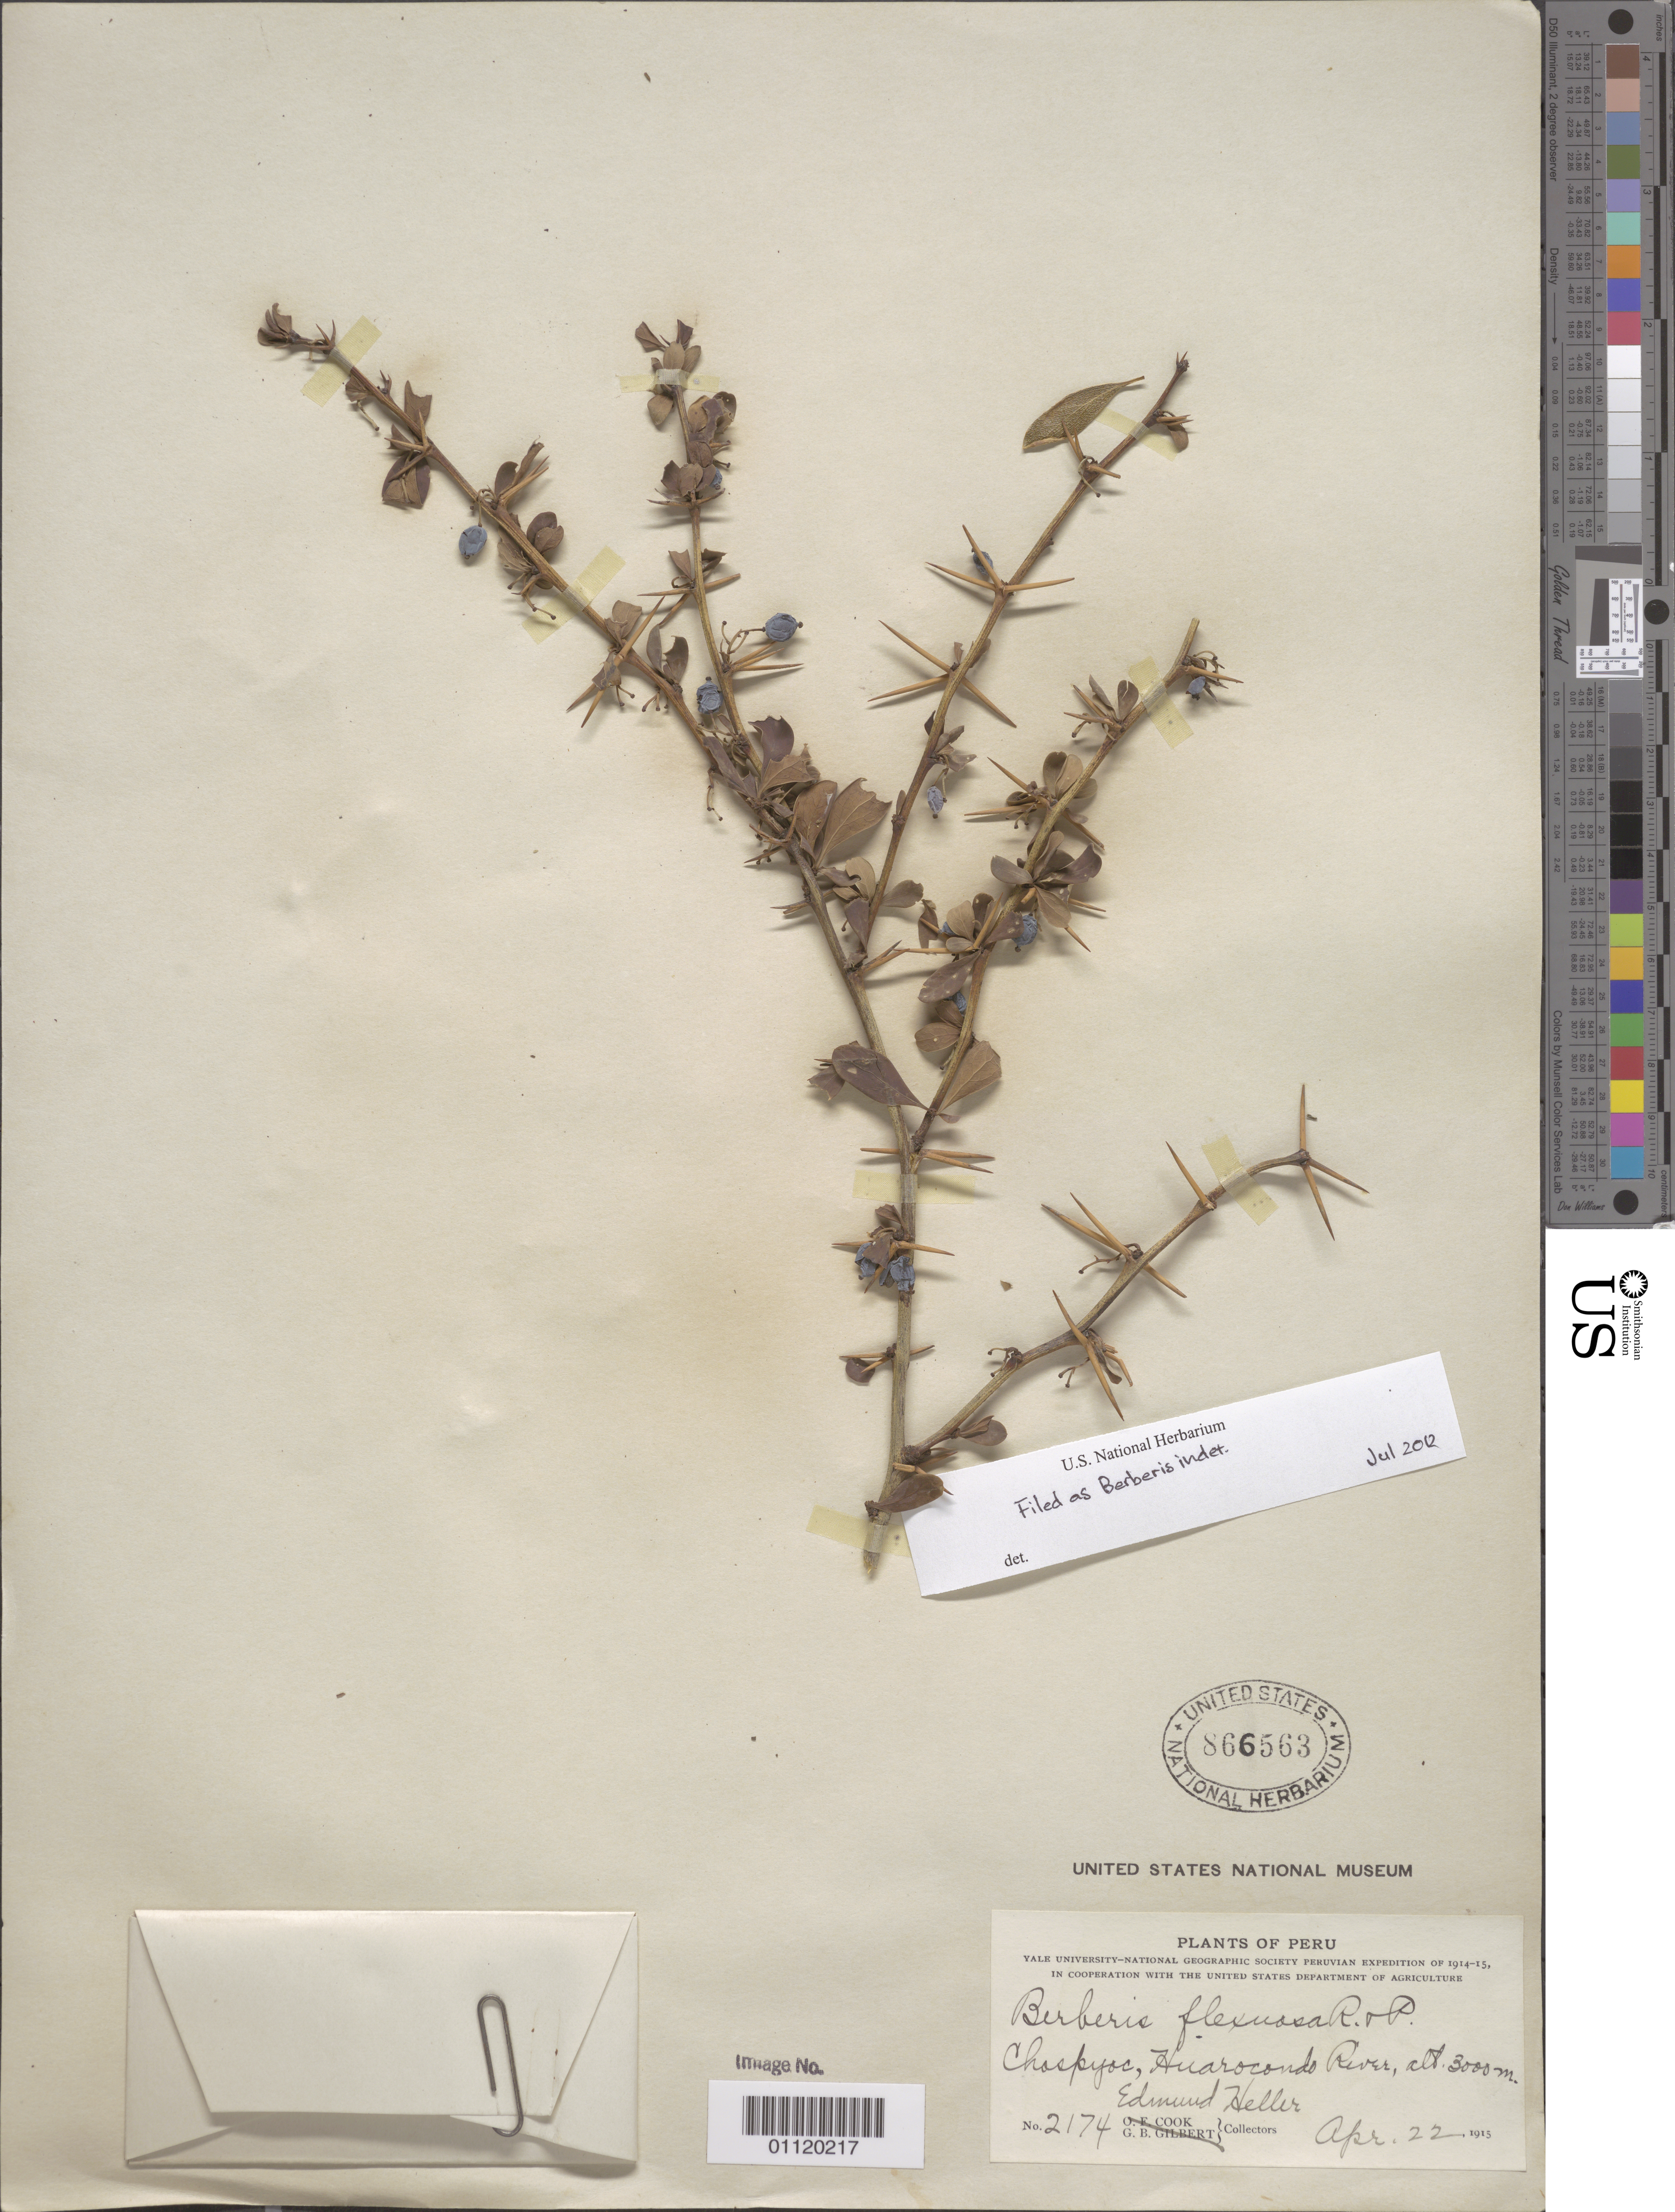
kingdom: Plantae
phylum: Tracheophyta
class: Magnoliopsida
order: Ranunculales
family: Berberidaceae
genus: Berberis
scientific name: Berberis sp.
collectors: E. Heller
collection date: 1913-04-22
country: Peru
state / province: Cusco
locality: Chospyoc, Huarocondo River.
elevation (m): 3000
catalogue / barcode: US 866563